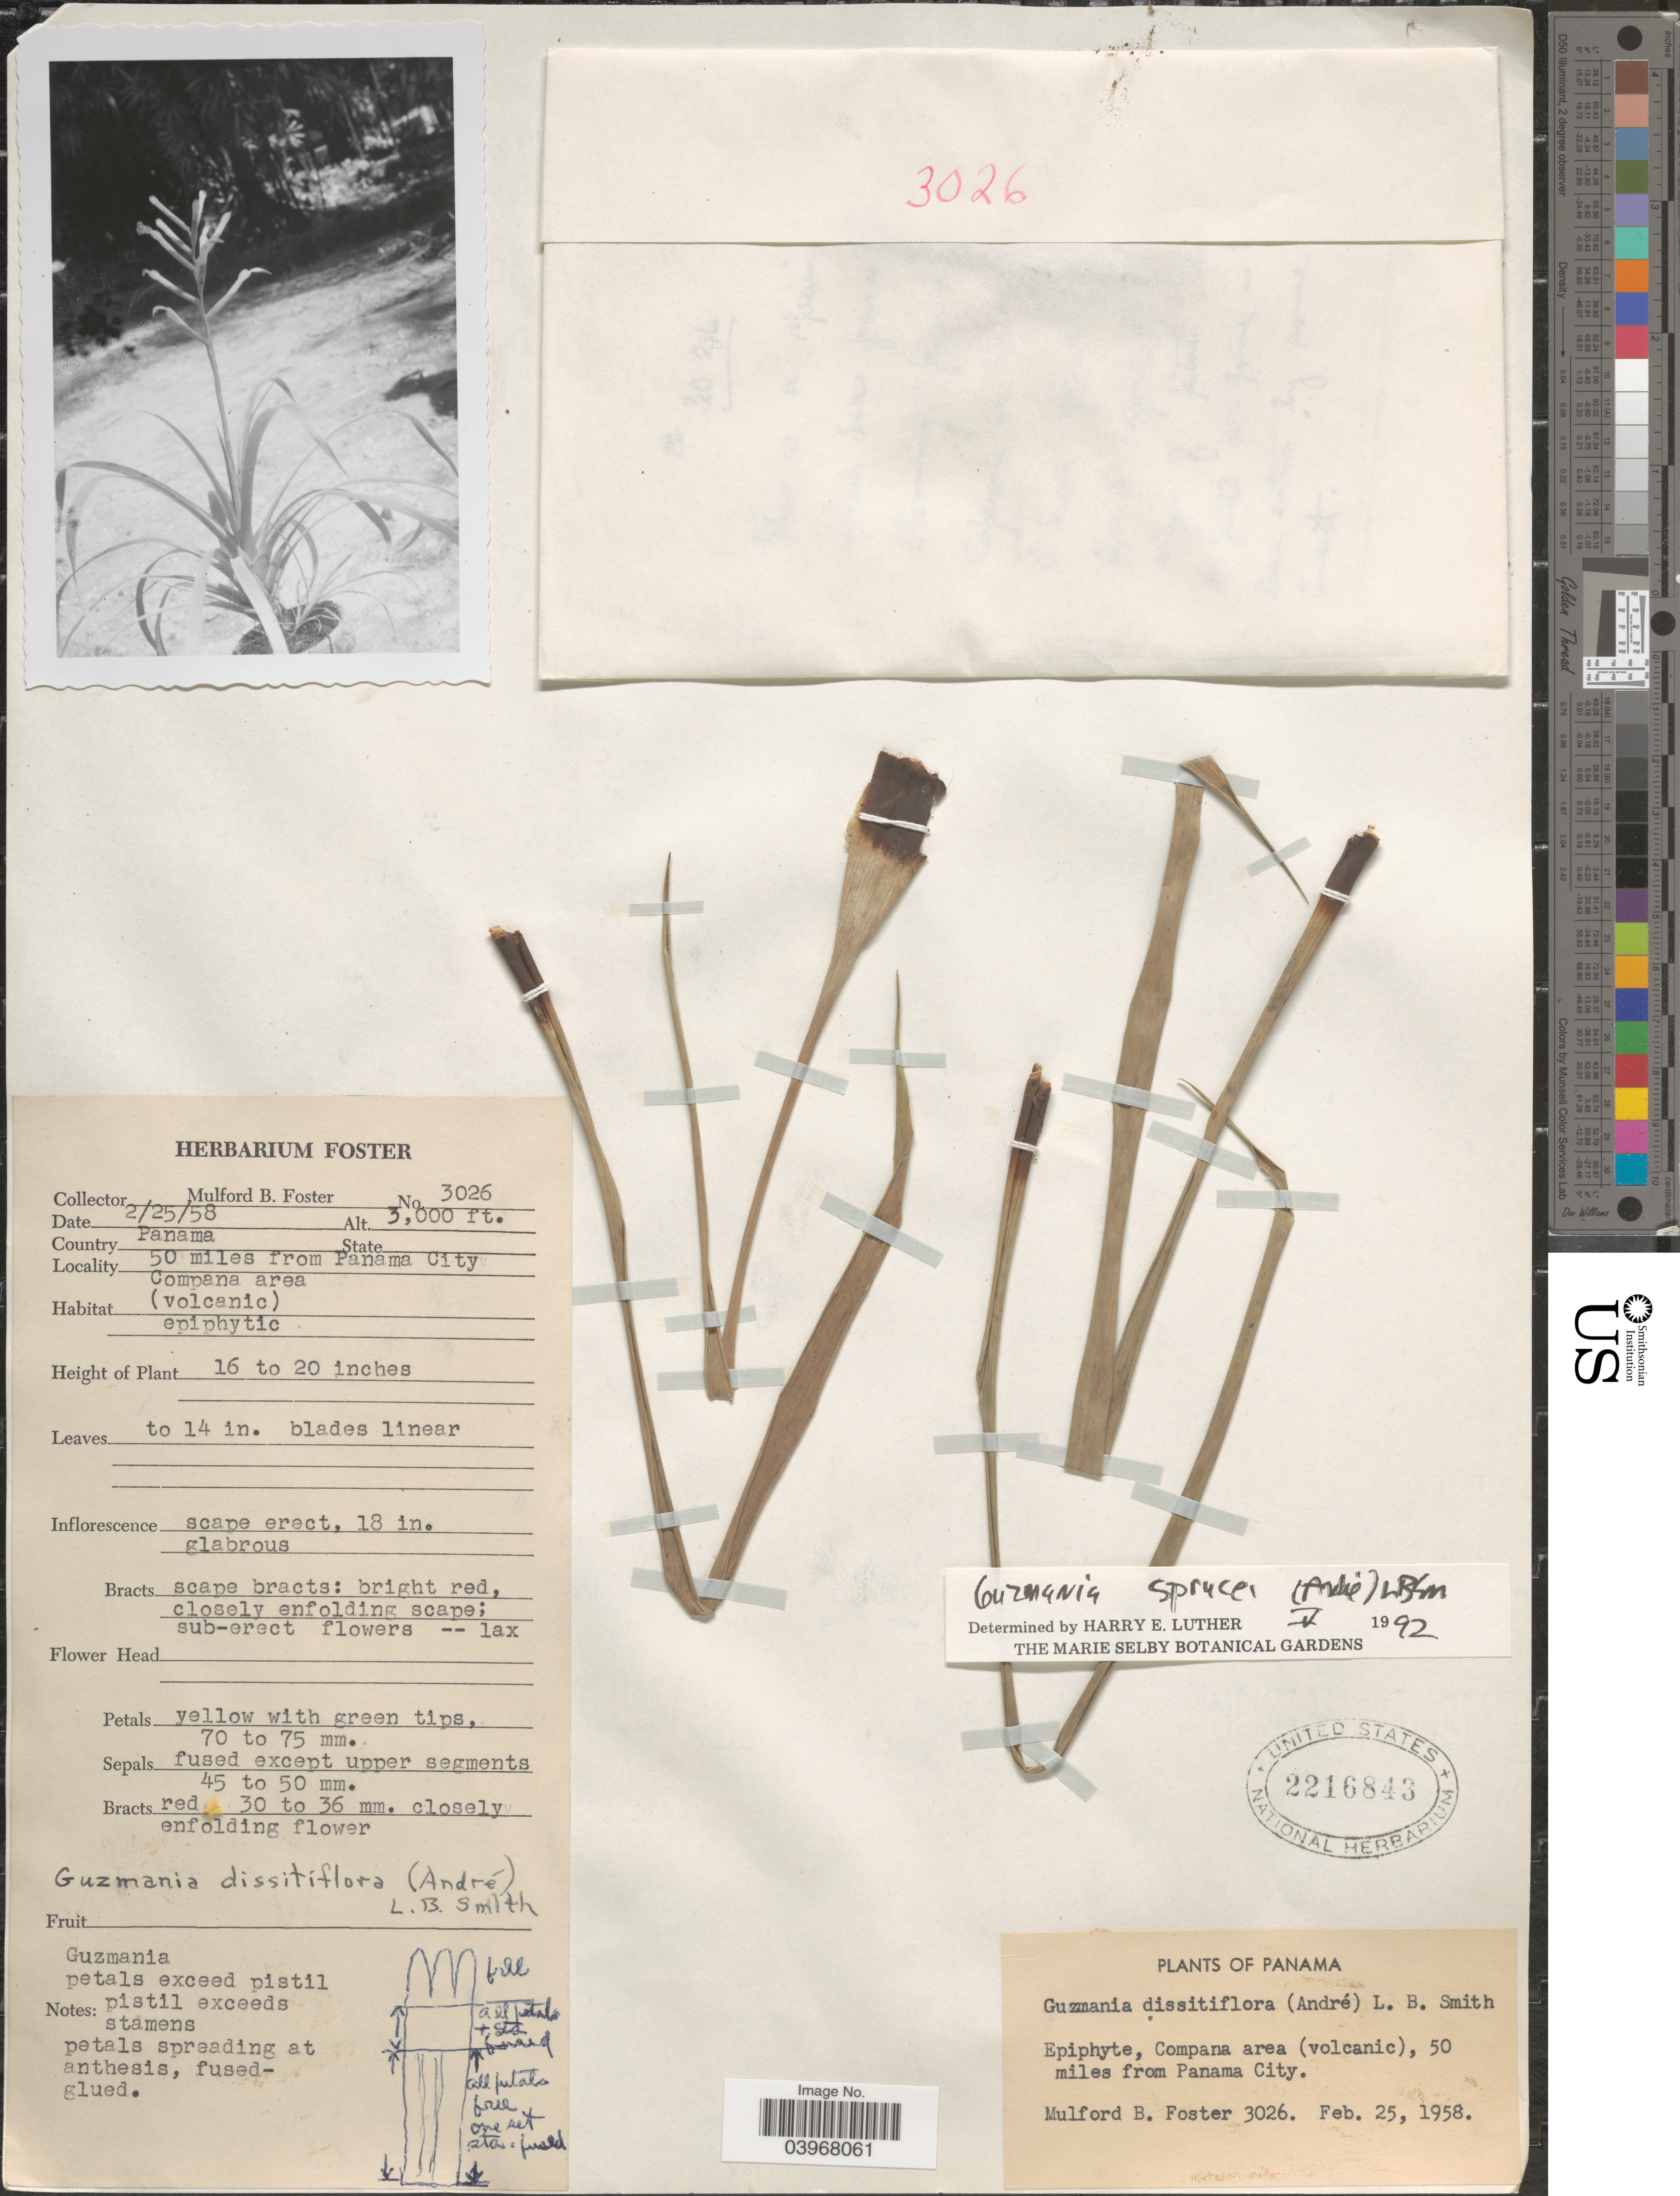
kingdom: Plantae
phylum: Tracheophyta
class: Liliopsida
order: Poales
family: Bromeliaceae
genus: Guzmania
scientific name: Guzmania sprucei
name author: (André) L.B. Sm.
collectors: M. B. Foster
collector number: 3026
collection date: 1958-02-25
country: Panama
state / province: Panamá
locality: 50 miles from Panama City. Compana area (volcanic).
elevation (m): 914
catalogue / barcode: US 2216843